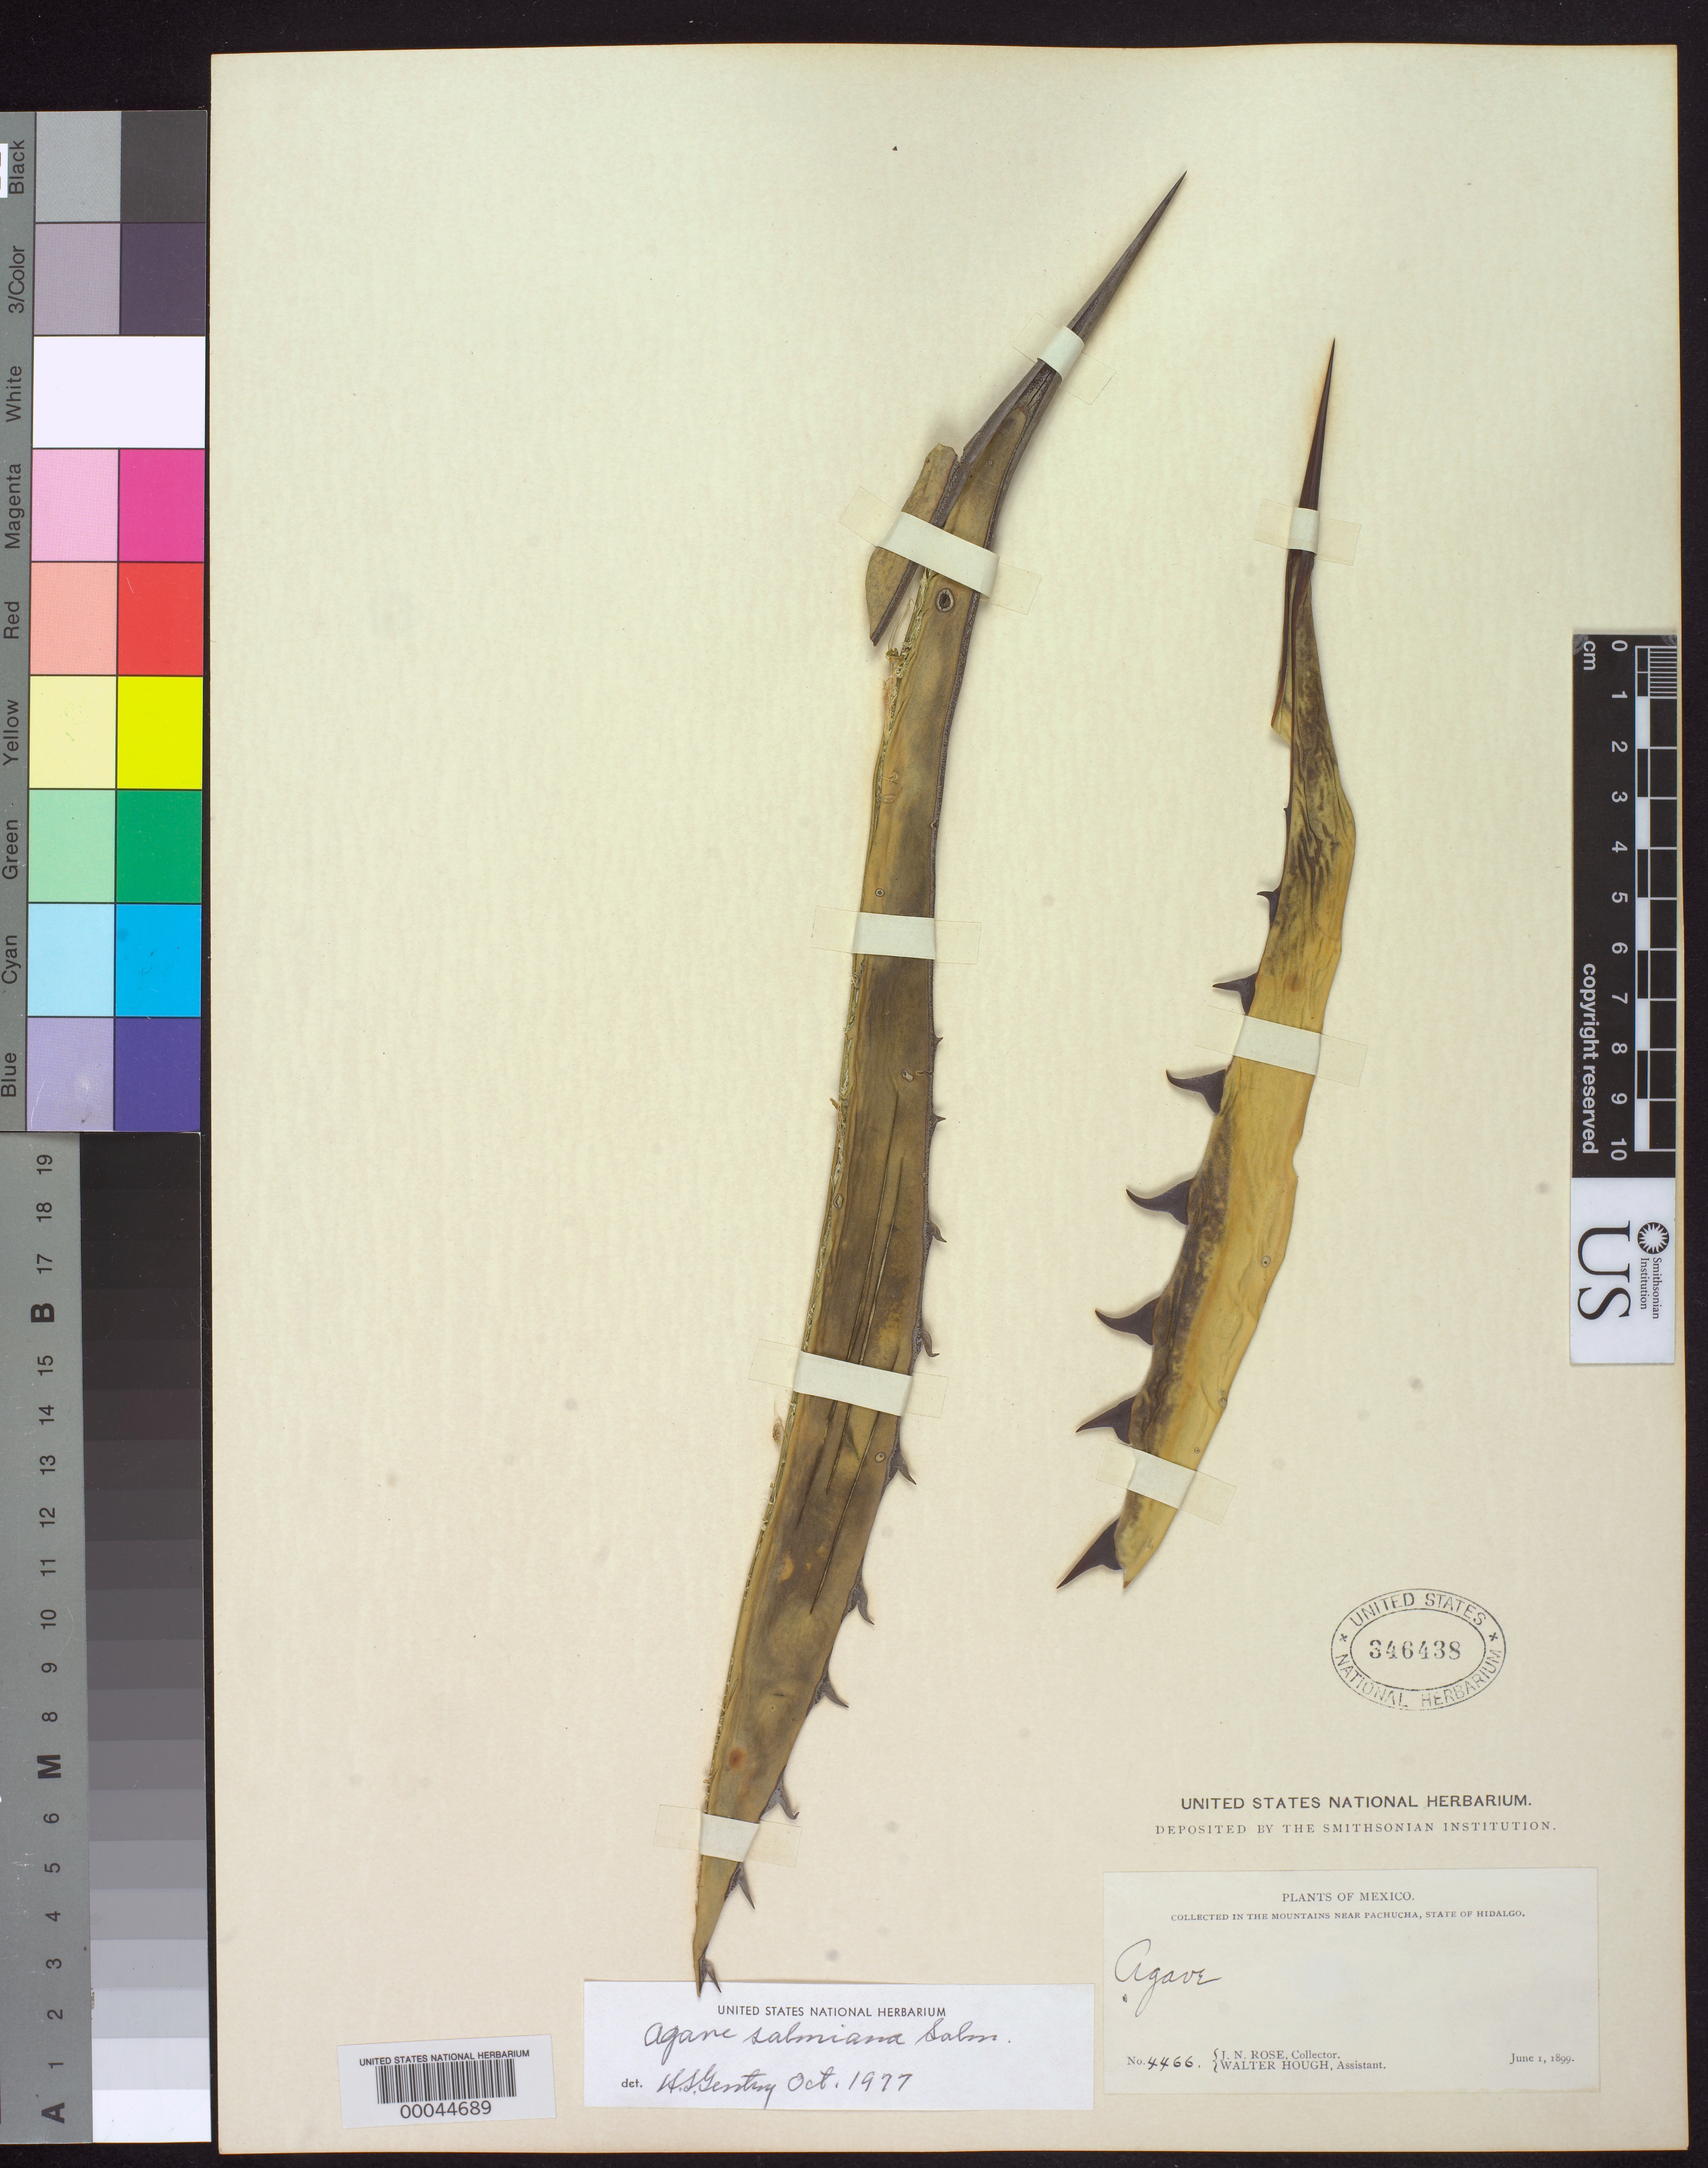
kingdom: Plantae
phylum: Tracheophyta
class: Liliopsida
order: Asparagales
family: Asparagaceae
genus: Agave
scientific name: Agave salmiana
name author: Otto ex Salm-Dyck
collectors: J. N. Rose & W. Hough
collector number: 4466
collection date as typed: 01 Jun 1899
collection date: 1899-06-01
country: Mexico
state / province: Hidalgo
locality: In the mountains near Pachucha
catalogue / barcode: US 346438